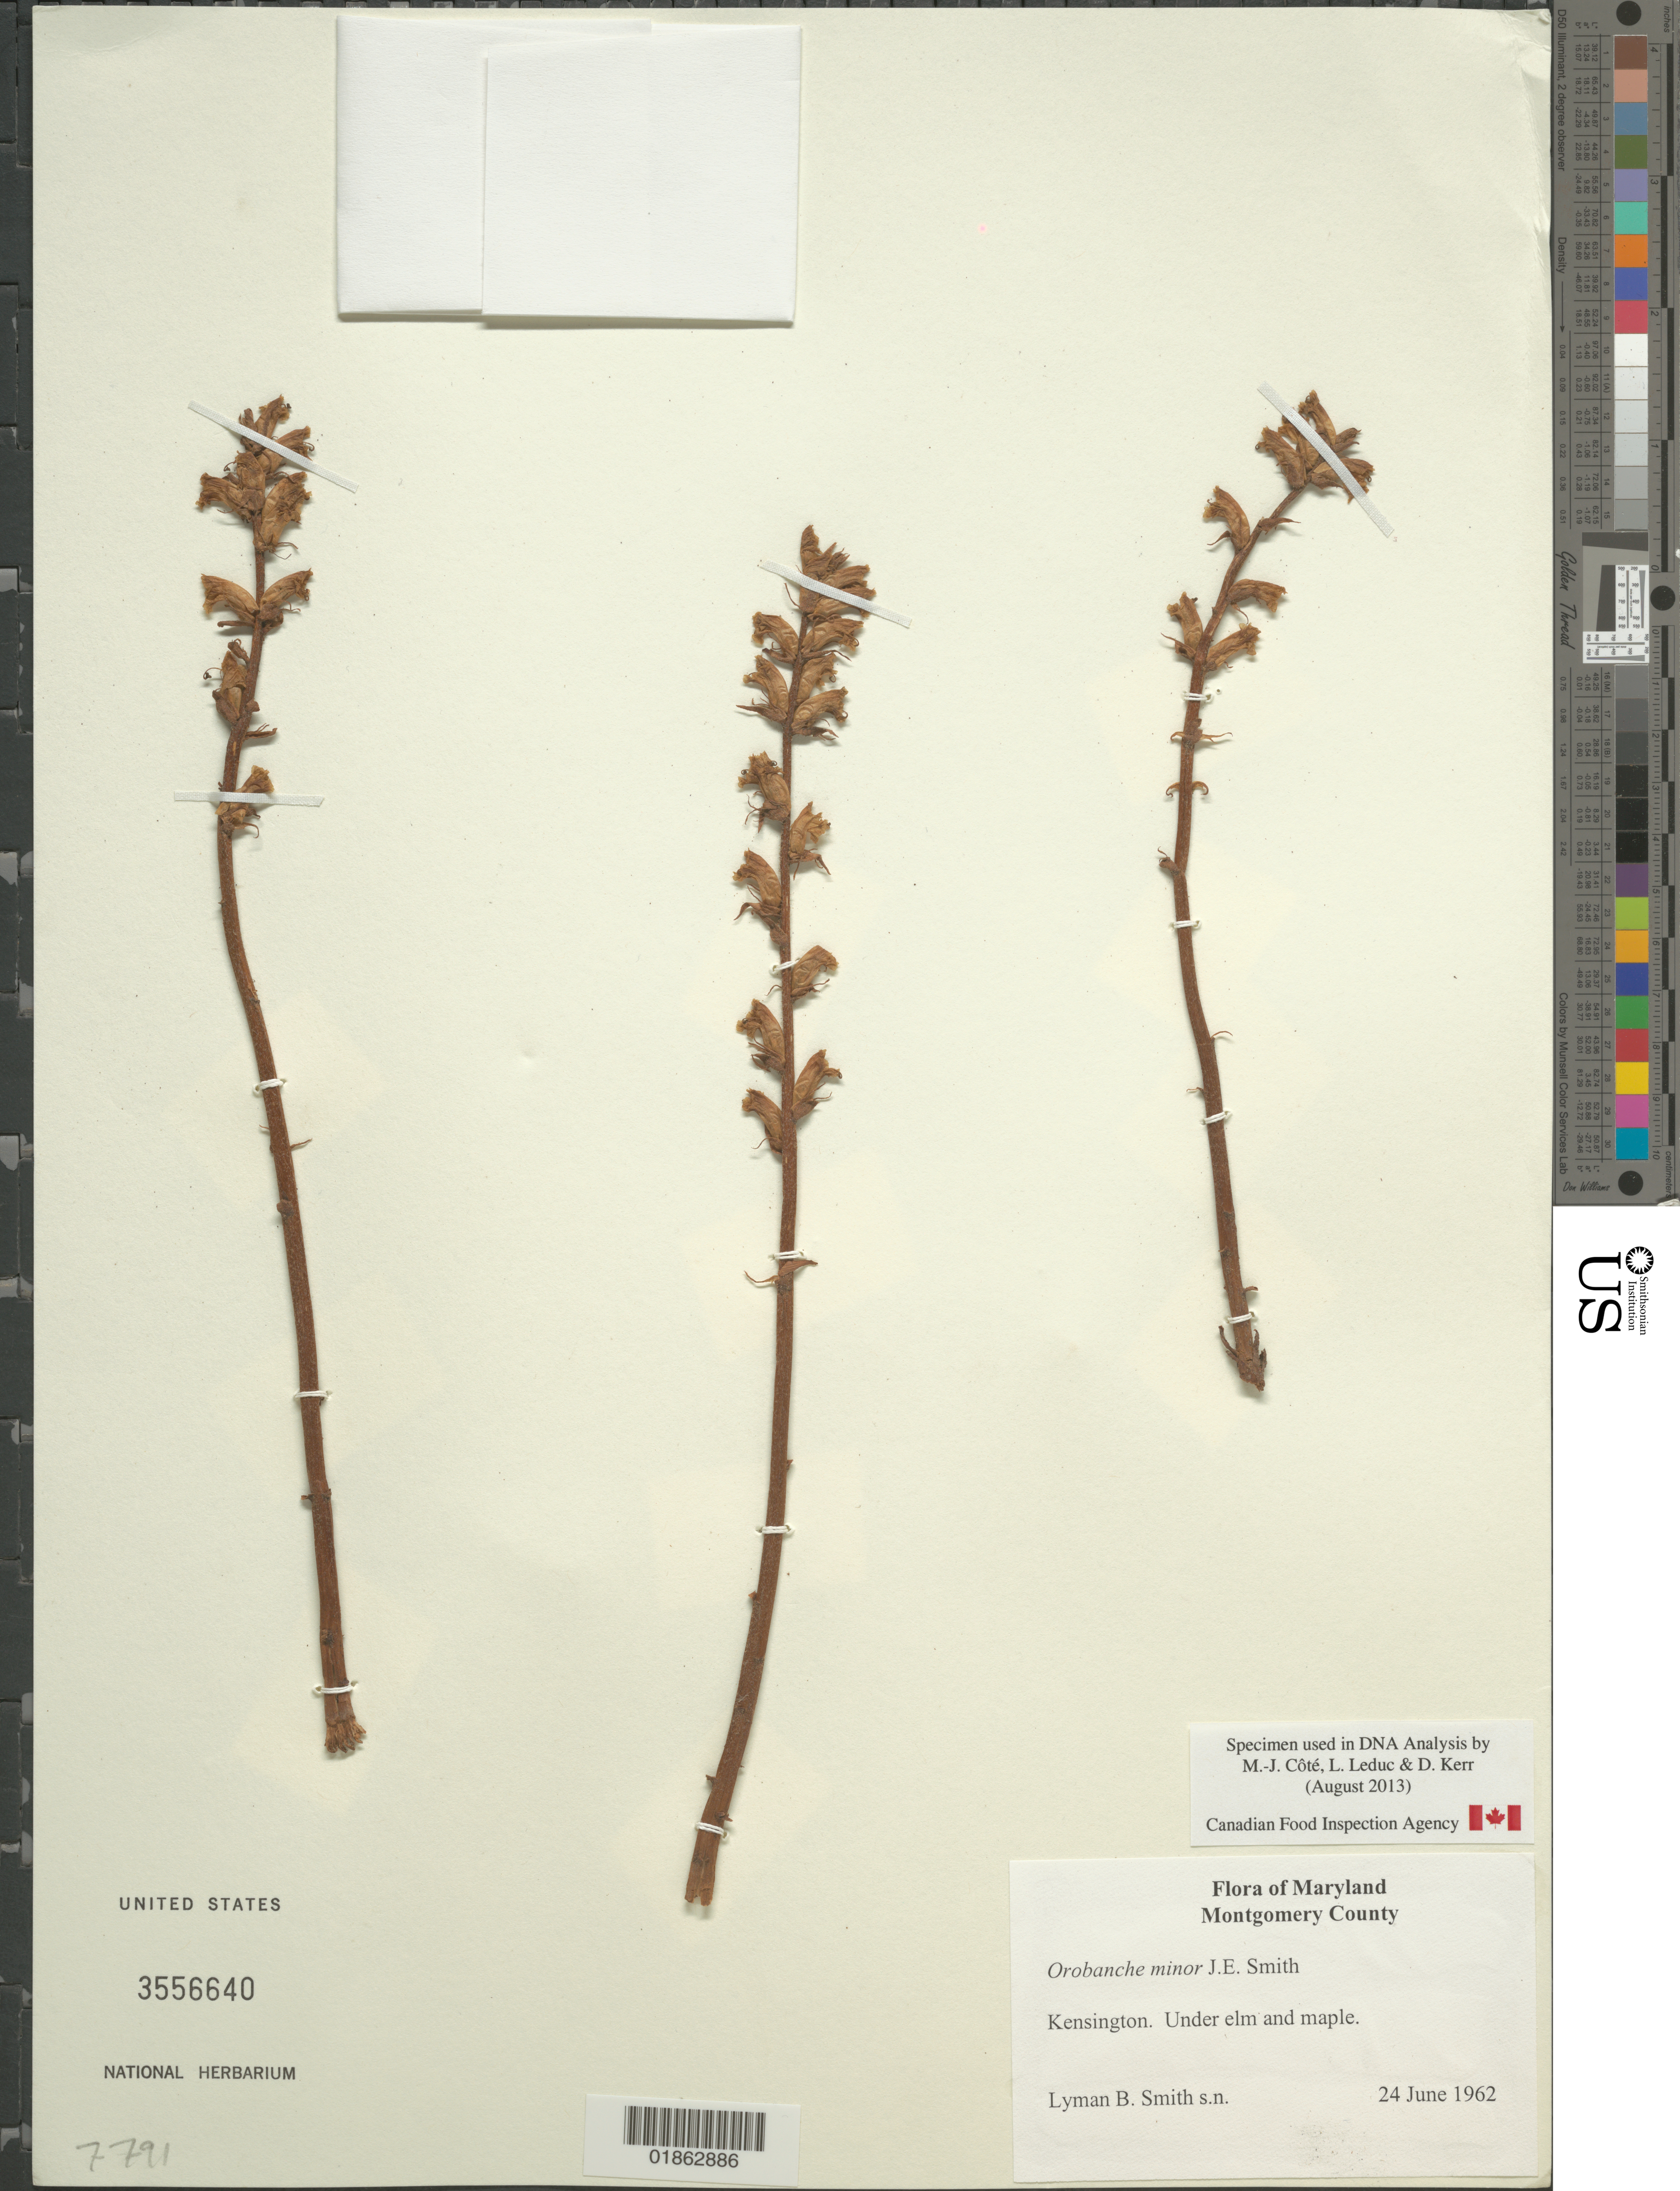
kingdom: Plantae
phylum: Tracheophyta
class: Magnoliopsida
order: Lamiales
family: Orobanchaceae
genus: Orobanche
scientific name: Orobanche minor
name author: Sm.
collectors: L. Smith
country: United States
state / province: Maryland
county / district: Montgomery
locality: Kensington.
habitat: Under elm and maple.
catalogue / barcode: US 3556640